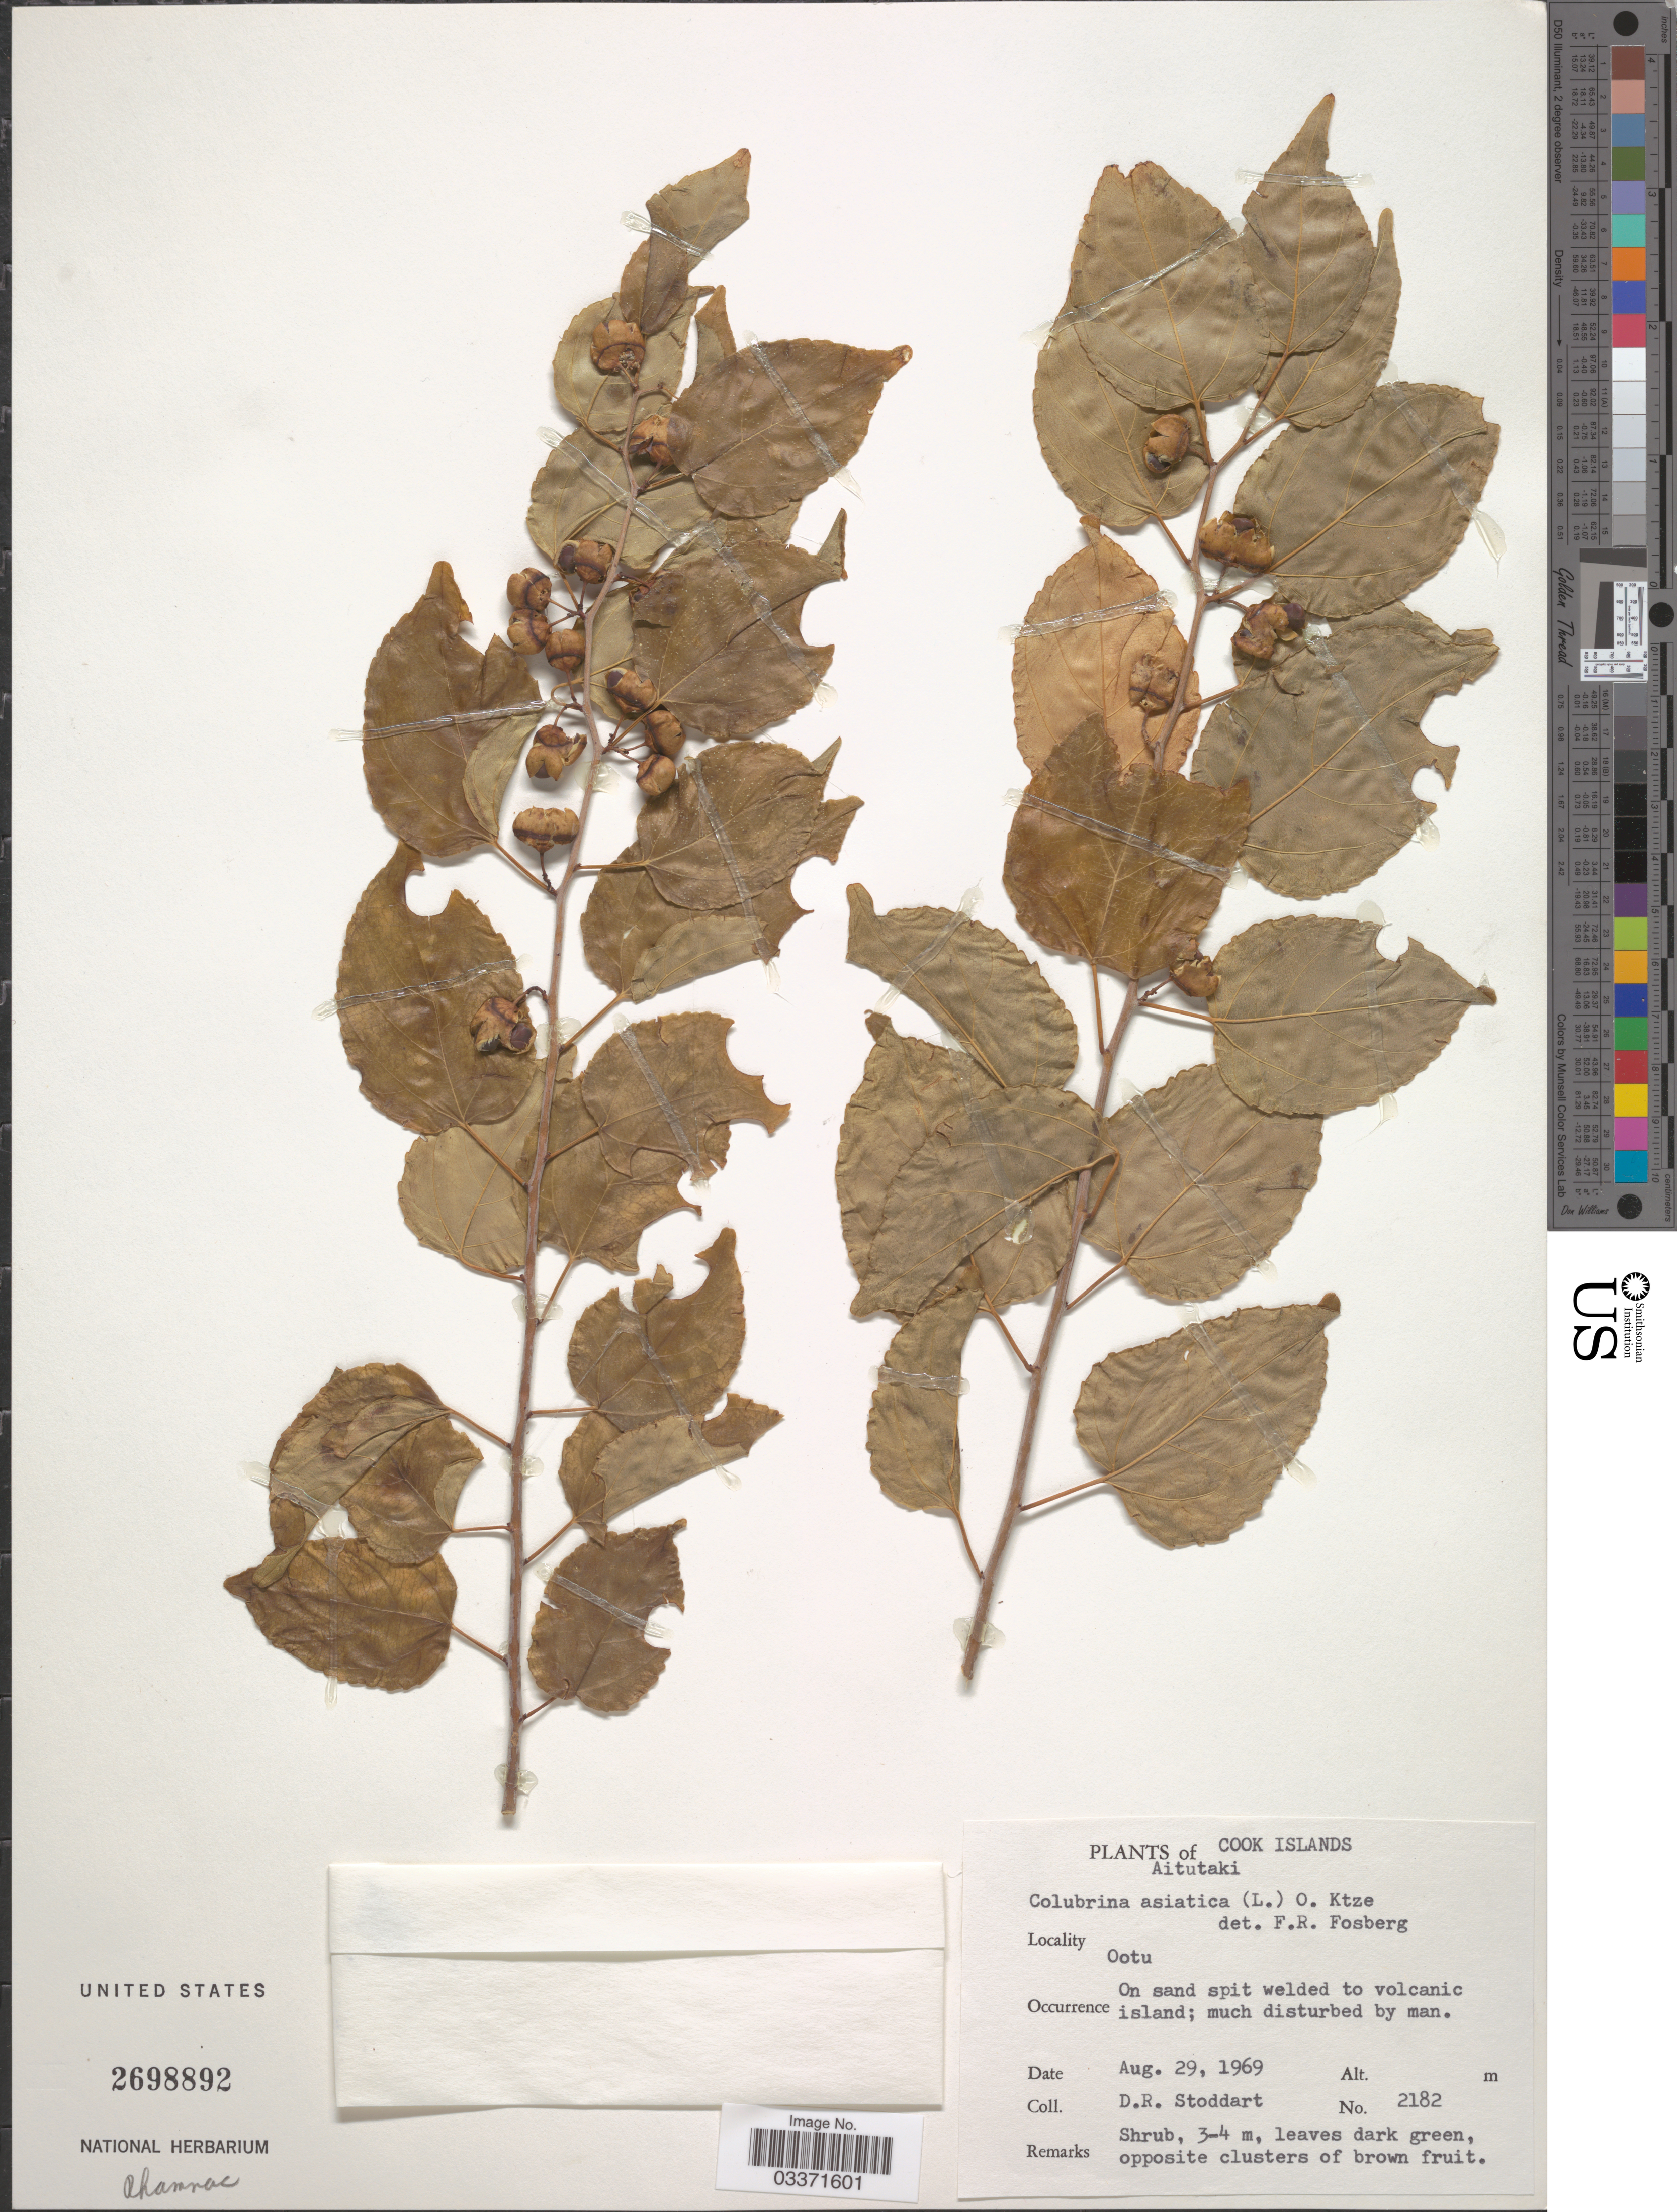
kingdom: Plantae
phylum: Tracheophyta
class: Magnoliopsida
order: Rosales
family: Rhamnaceae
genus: Colubrina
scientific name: Colubrina asiatica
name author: (L.) Brongn.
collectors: D. R. Stoddart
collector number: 2182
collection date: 1969-08-29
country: Cook Islands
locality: Aitutaki, Ootu.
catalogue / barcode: US 2698892